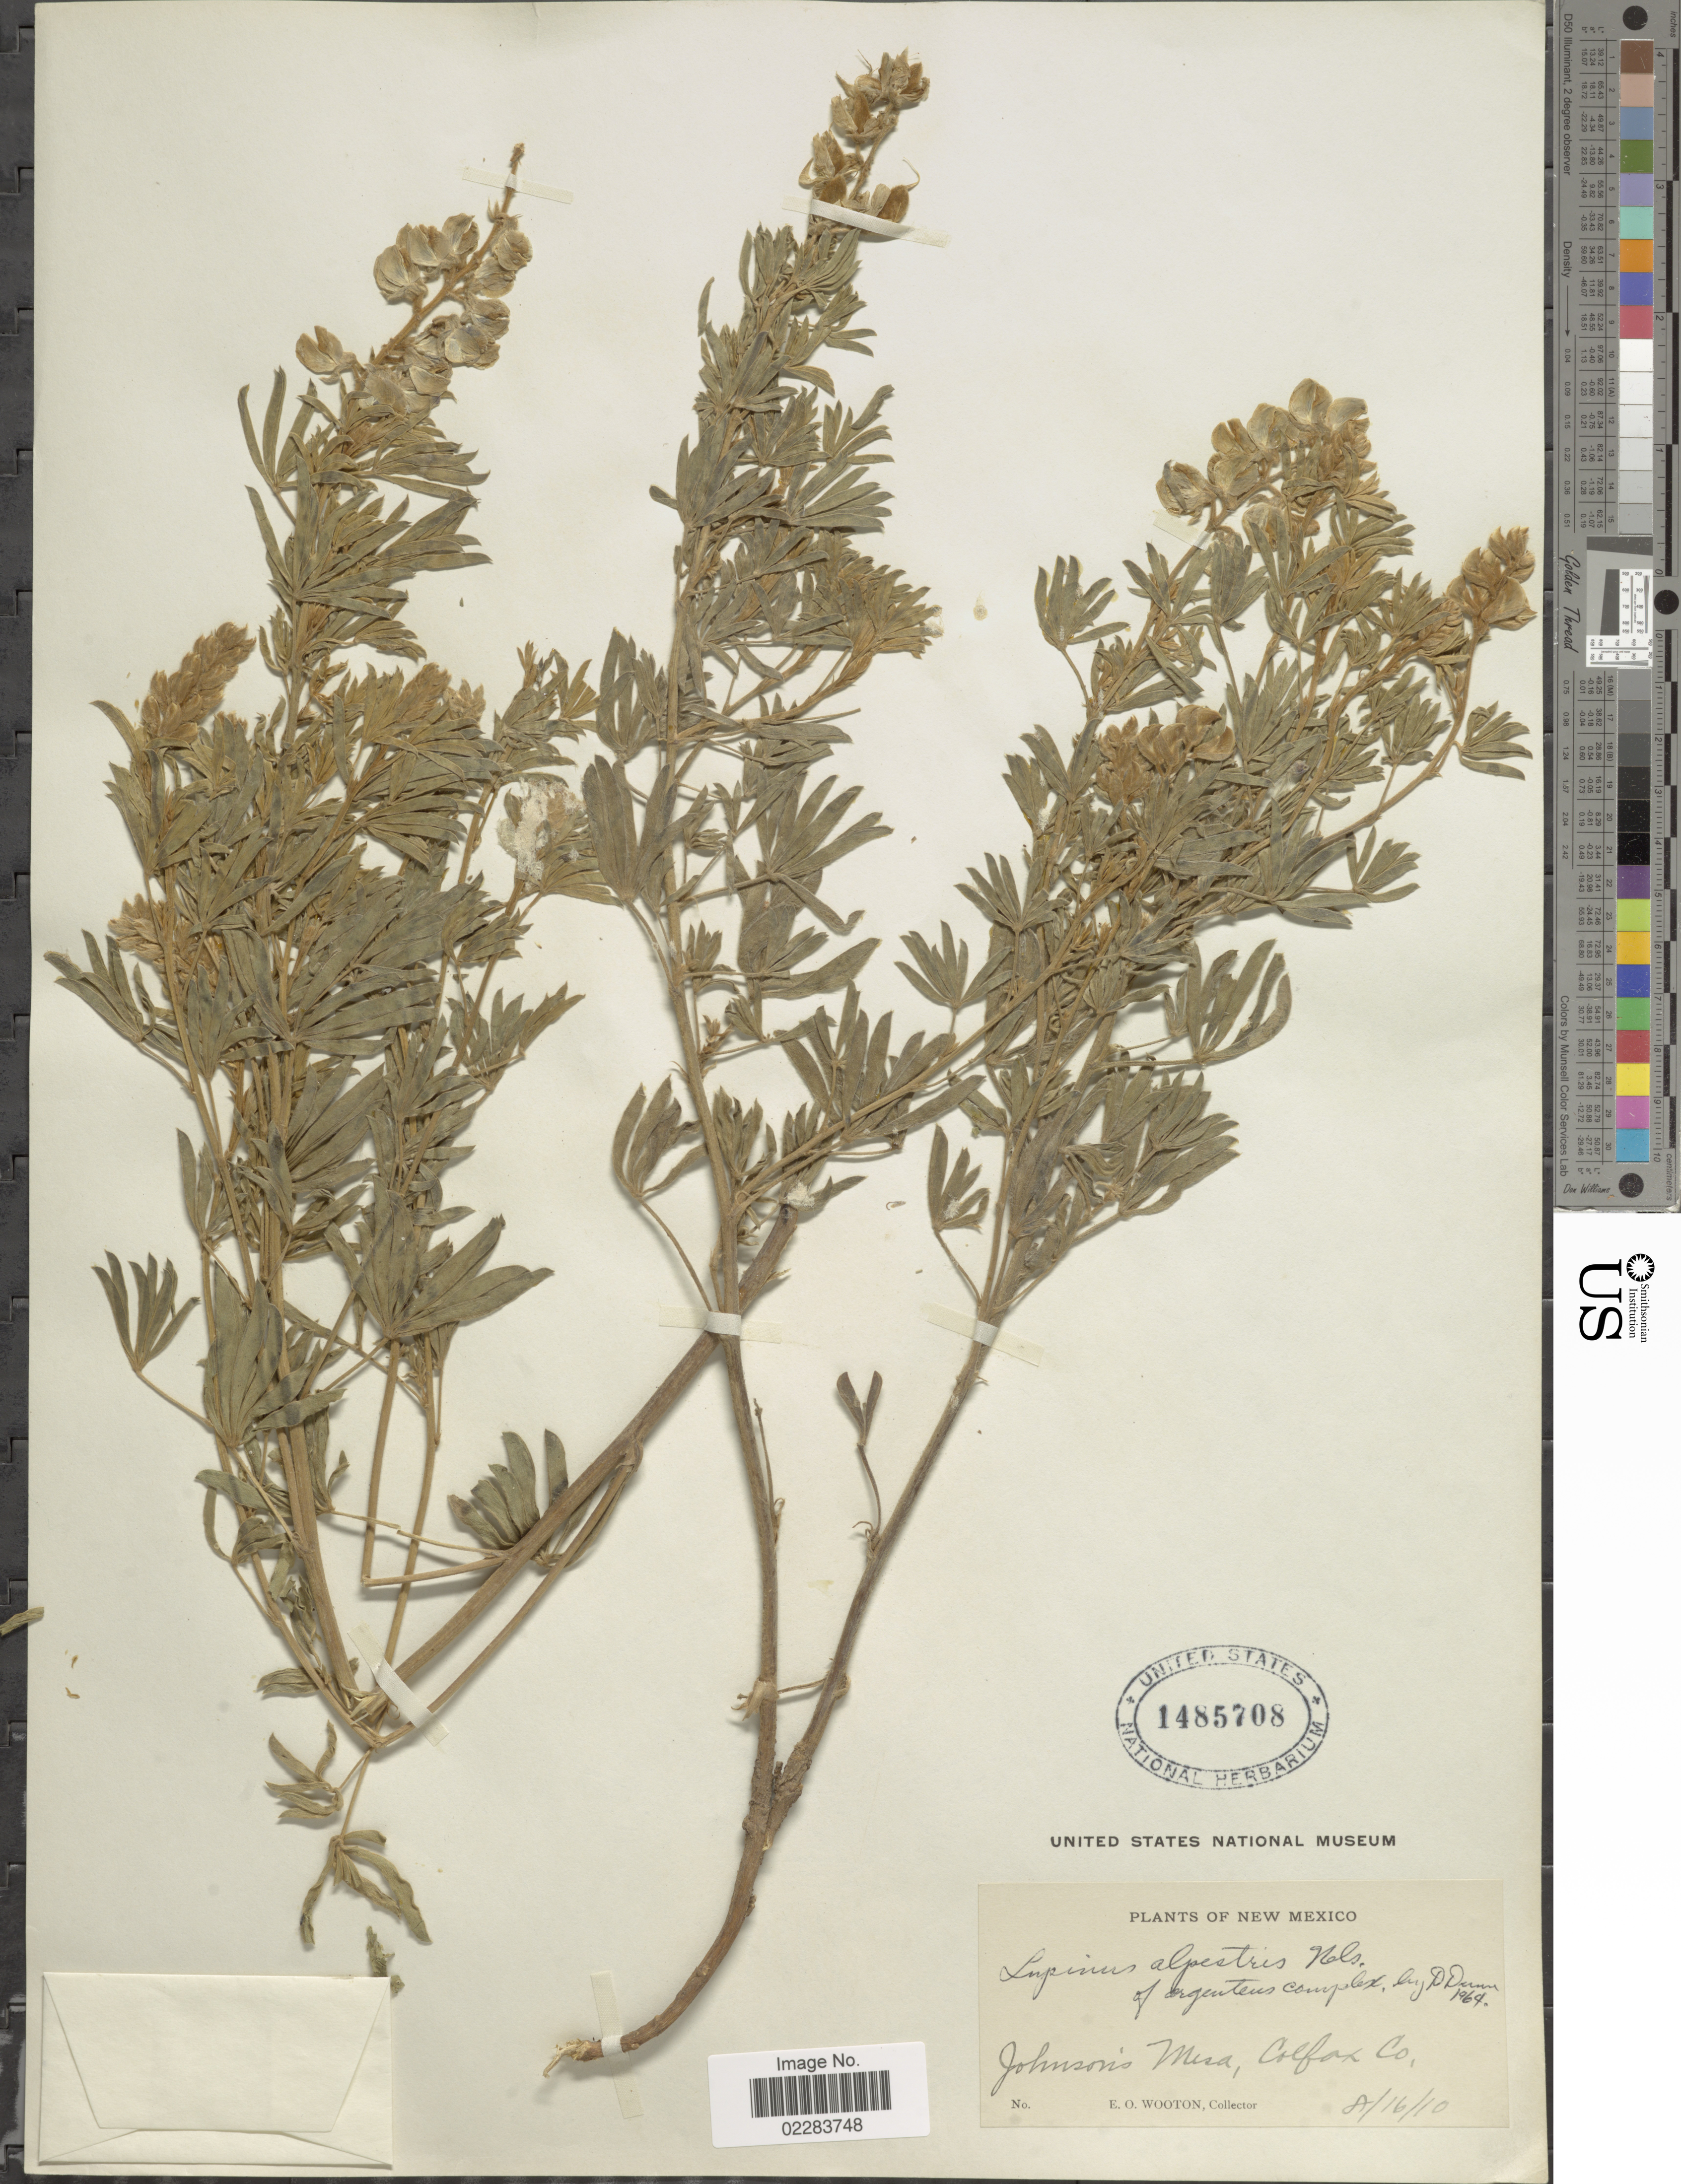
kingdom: Plantae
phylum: Tracheophyta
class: Magnoliopsida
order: Fabales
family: Fabaceae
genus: Lupinus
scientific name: Lupinus alpestris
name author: A. Nelson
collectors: E. O. Wooton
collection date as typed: Transcribed d/m/y: 16/8/10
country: United States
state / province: New Mexico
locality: Johnson's Mts., Colfox Co.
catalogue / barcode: US 1485708